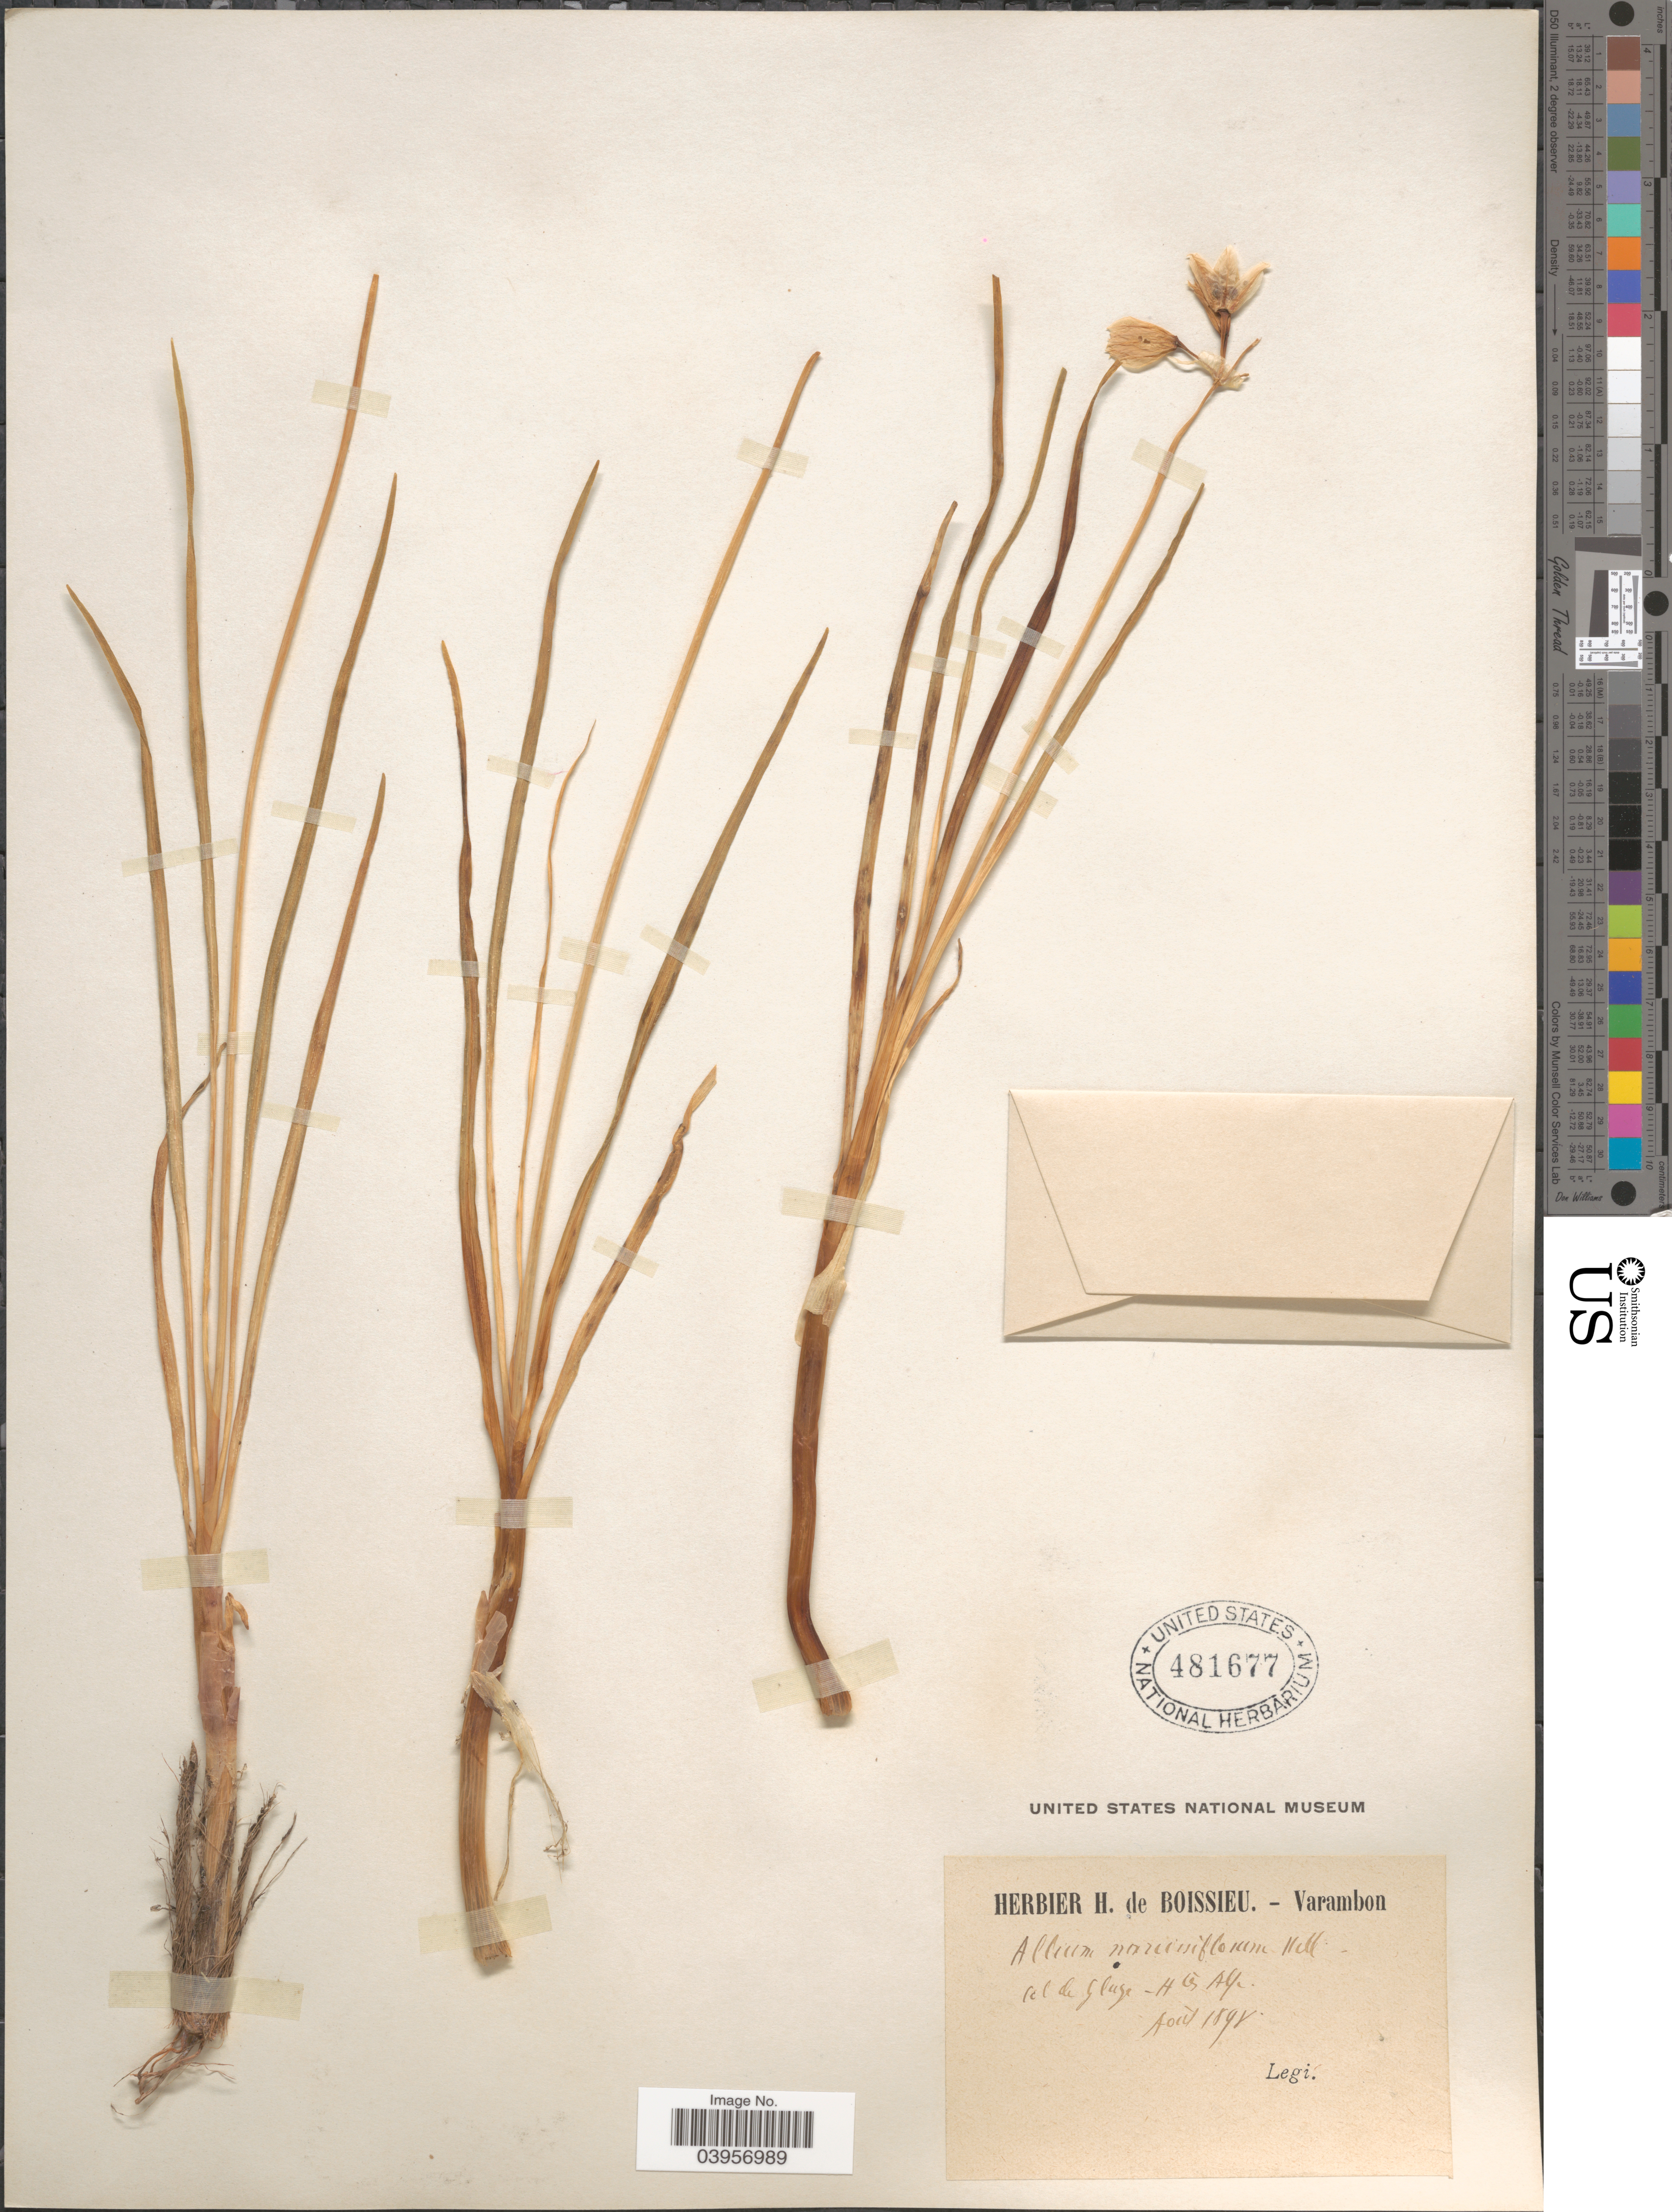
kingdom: Plantae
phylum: Tracheophyta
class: Liliopsida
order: Asparagales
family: Amaryllidaceae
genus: Allium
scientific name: Allium narcissiflorum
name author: Vill.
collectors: ex herb H. de Boissieu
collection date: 1898-08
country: France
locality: Col de Gluge- Hautes Alp.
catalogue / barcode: US 481677